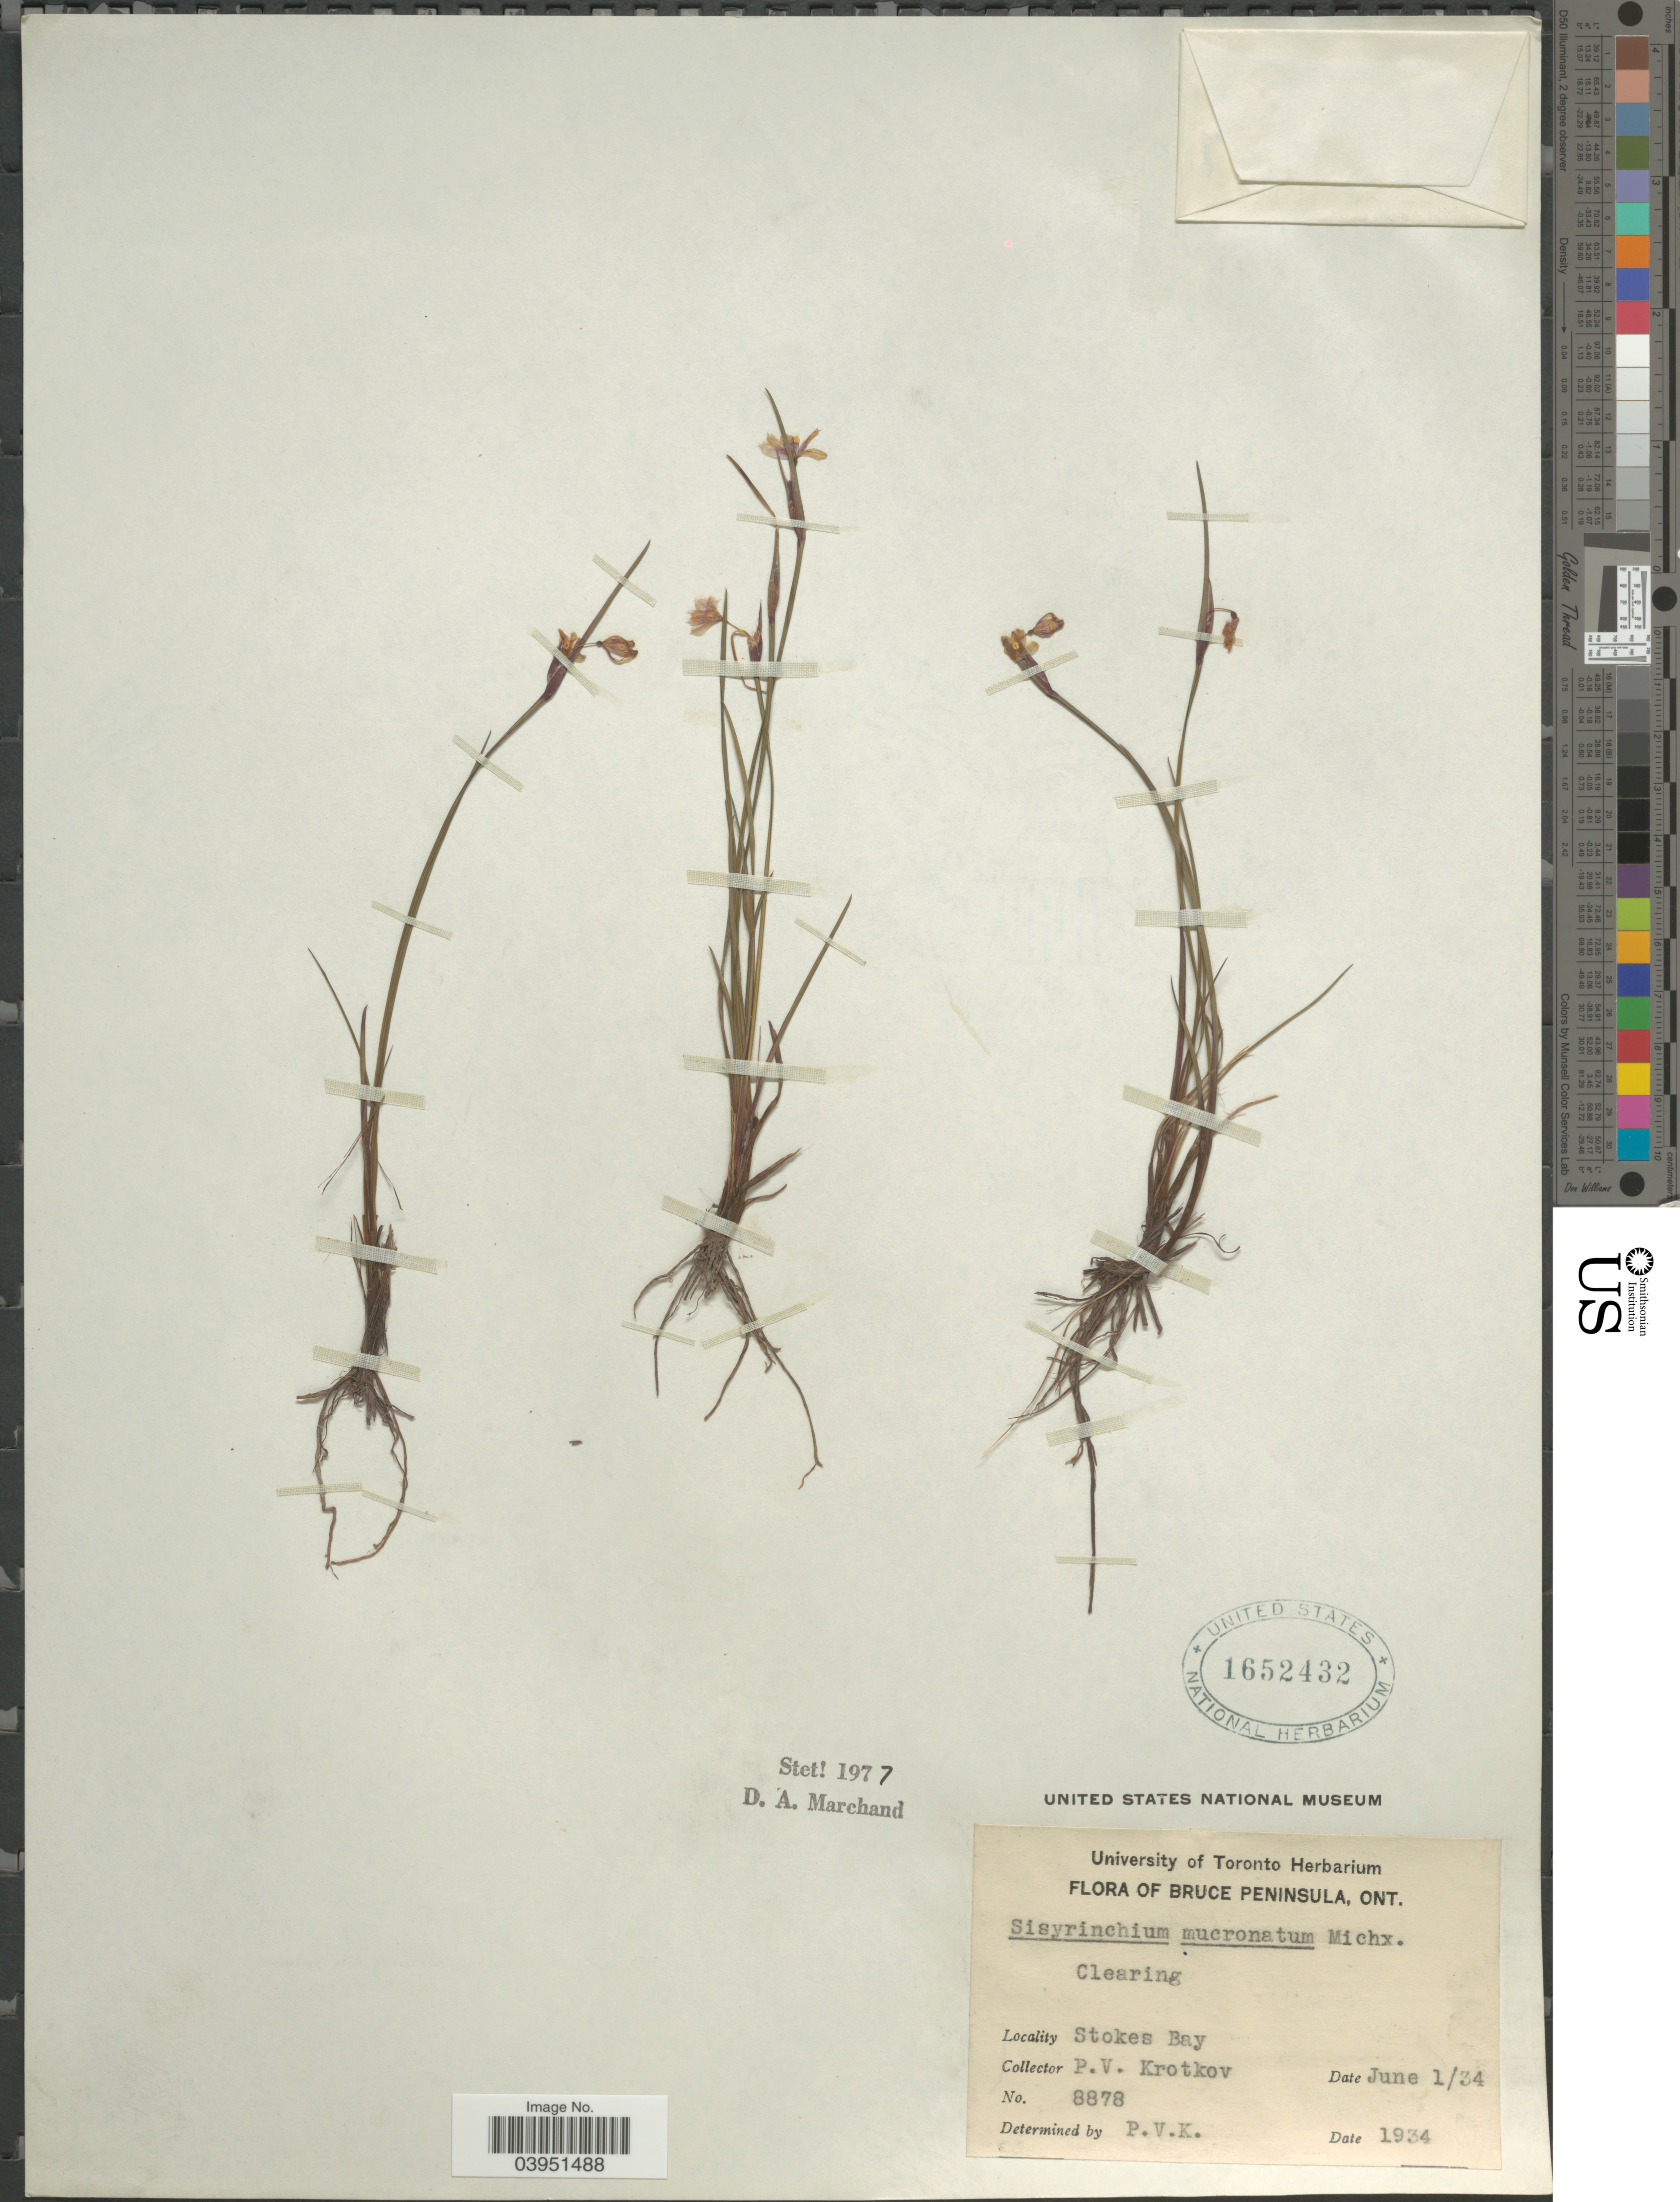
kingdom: Plantae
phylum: Tracheophyta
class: Liliopsida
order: Asparagales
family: Iridaceae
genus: Sisyrinchium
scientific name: Sisyrinchium mucronatum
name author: Michx.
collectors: P. V. Krotkov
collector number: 8878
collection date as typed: Transcribed d/m/y: 1/6/34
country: Canada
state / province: Ontario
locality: Bruce Peninsula. Stokes Bay.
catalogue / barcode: US 1652432